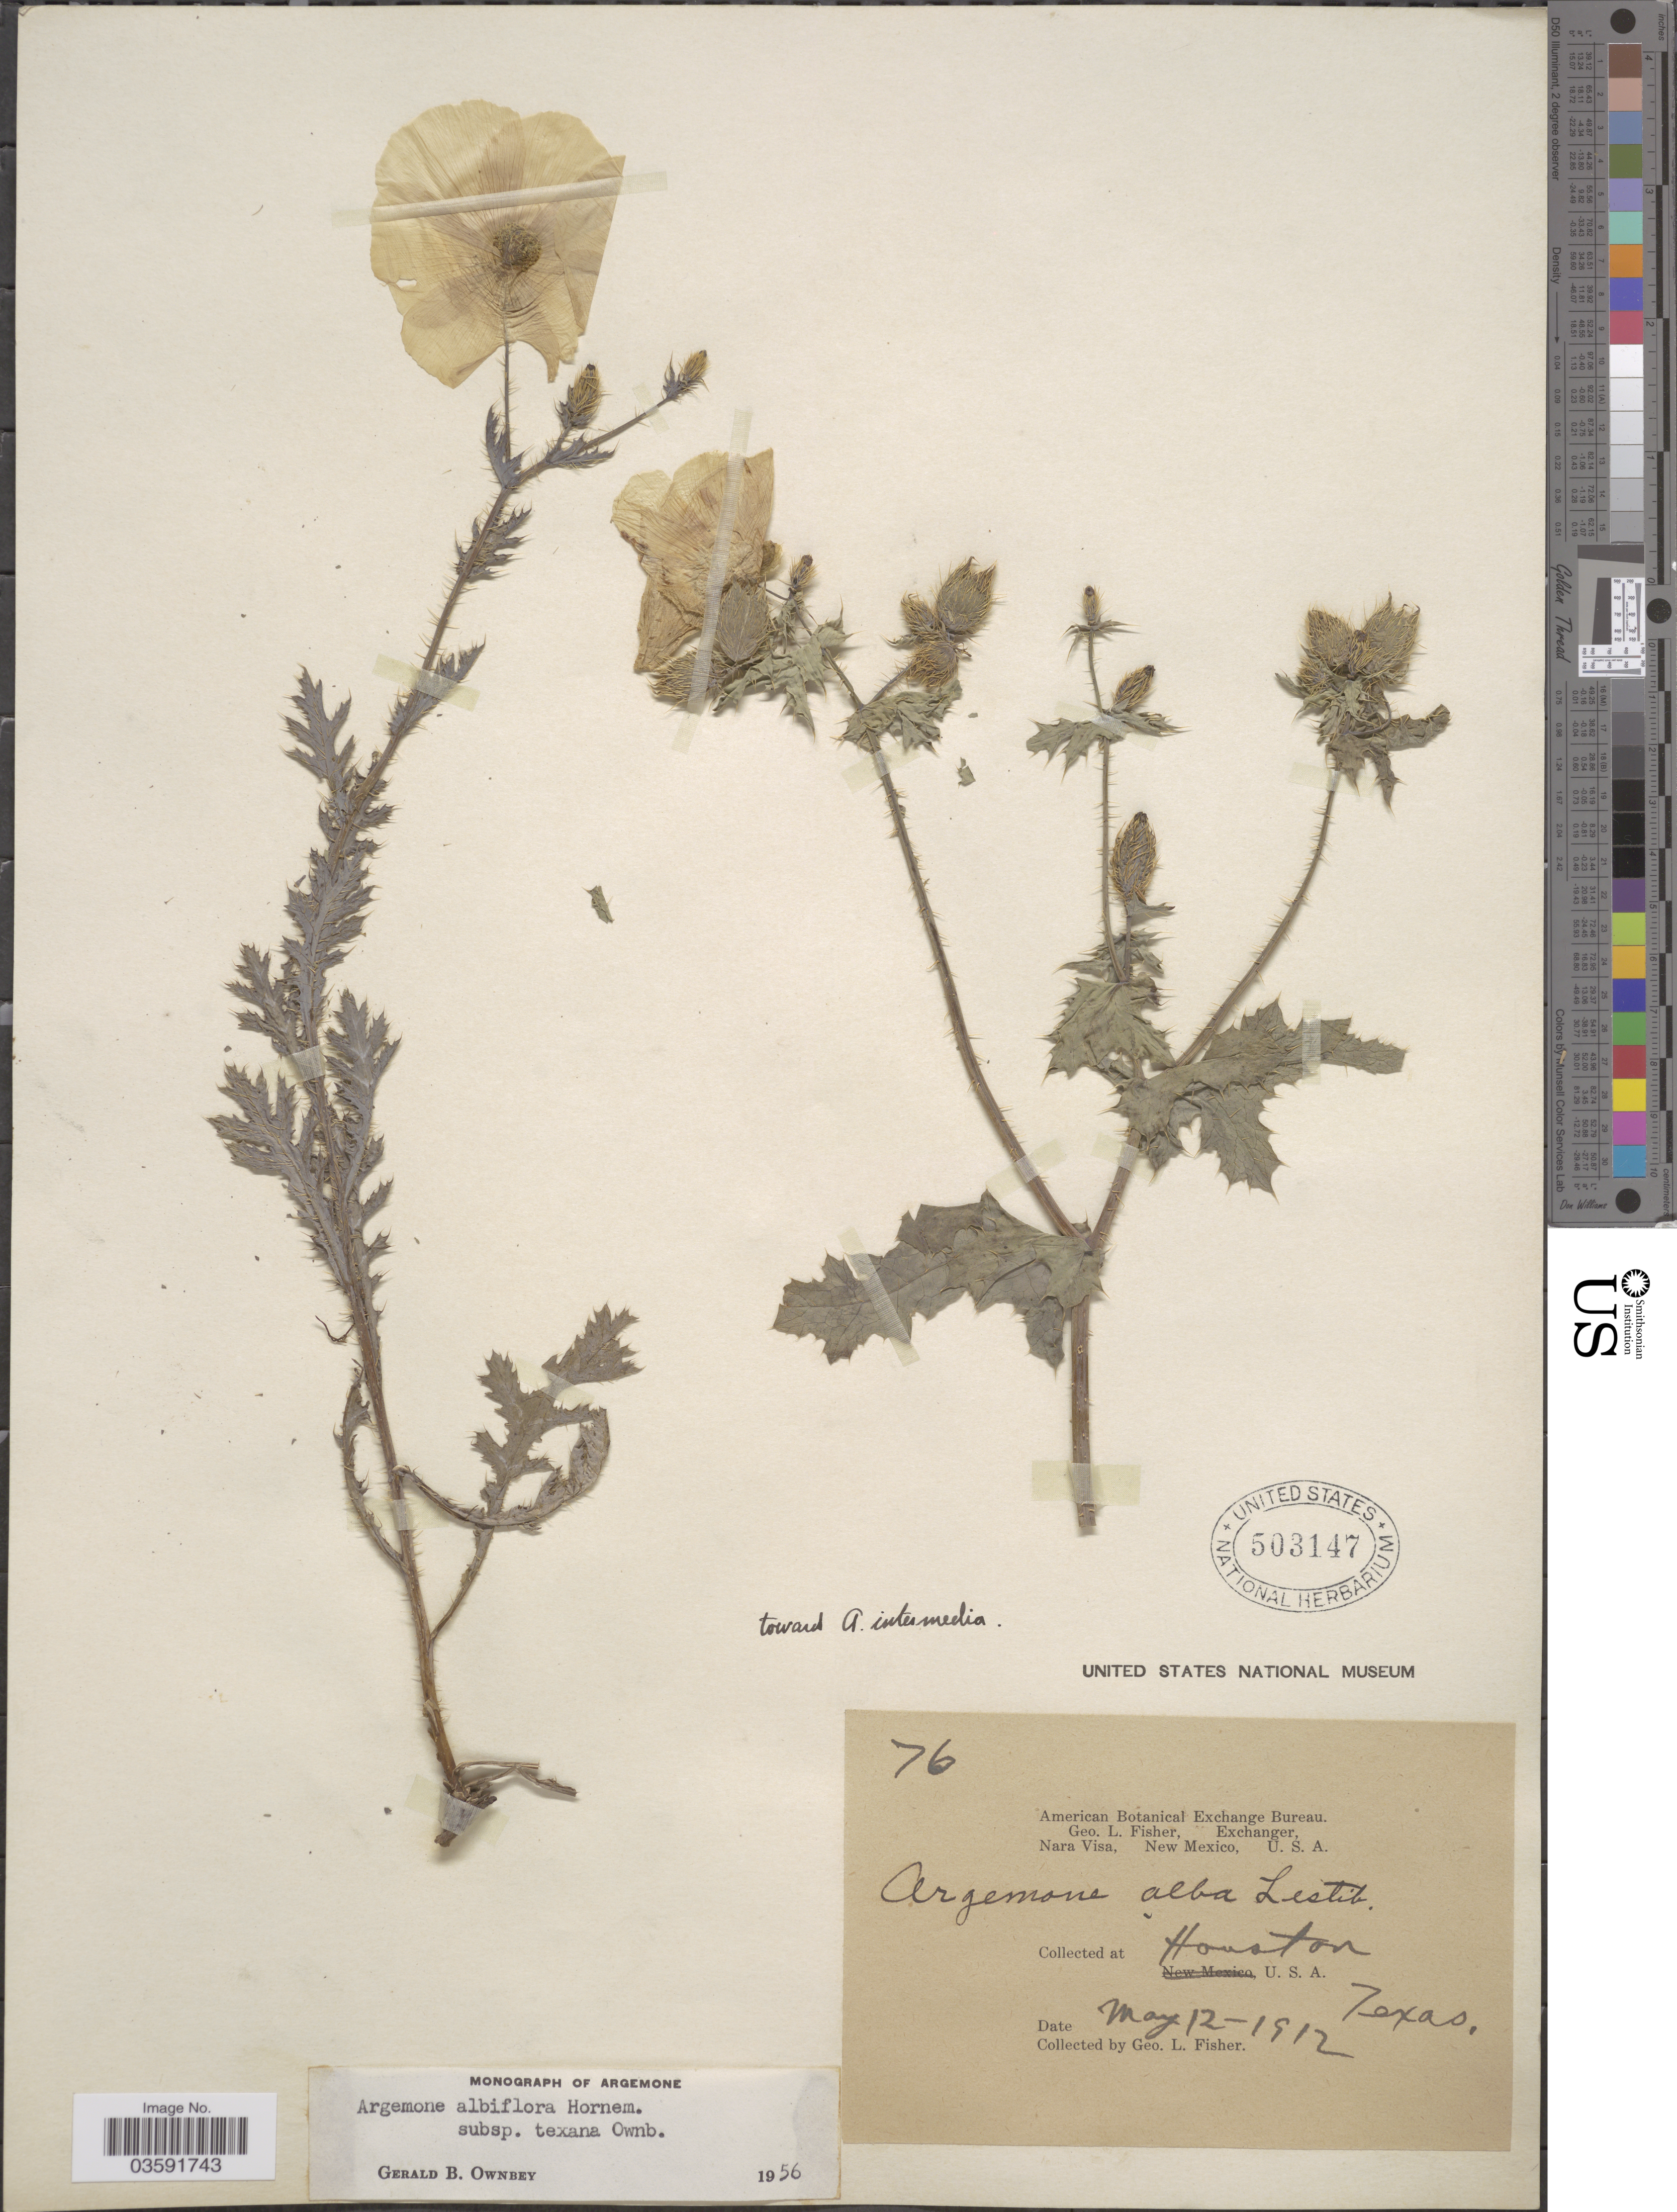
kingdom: Plantae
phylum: Tracheophyta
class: Magnoliopsida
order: Ranunculales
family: Papaveraceae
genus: Argemone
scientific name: Argemone albiflora subsp. texana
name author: G.B. Ownbey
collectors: G. L. Fisher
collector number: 76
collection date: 1912-05-12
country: United States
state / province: Texas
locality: Houston.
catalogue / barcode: US 503147